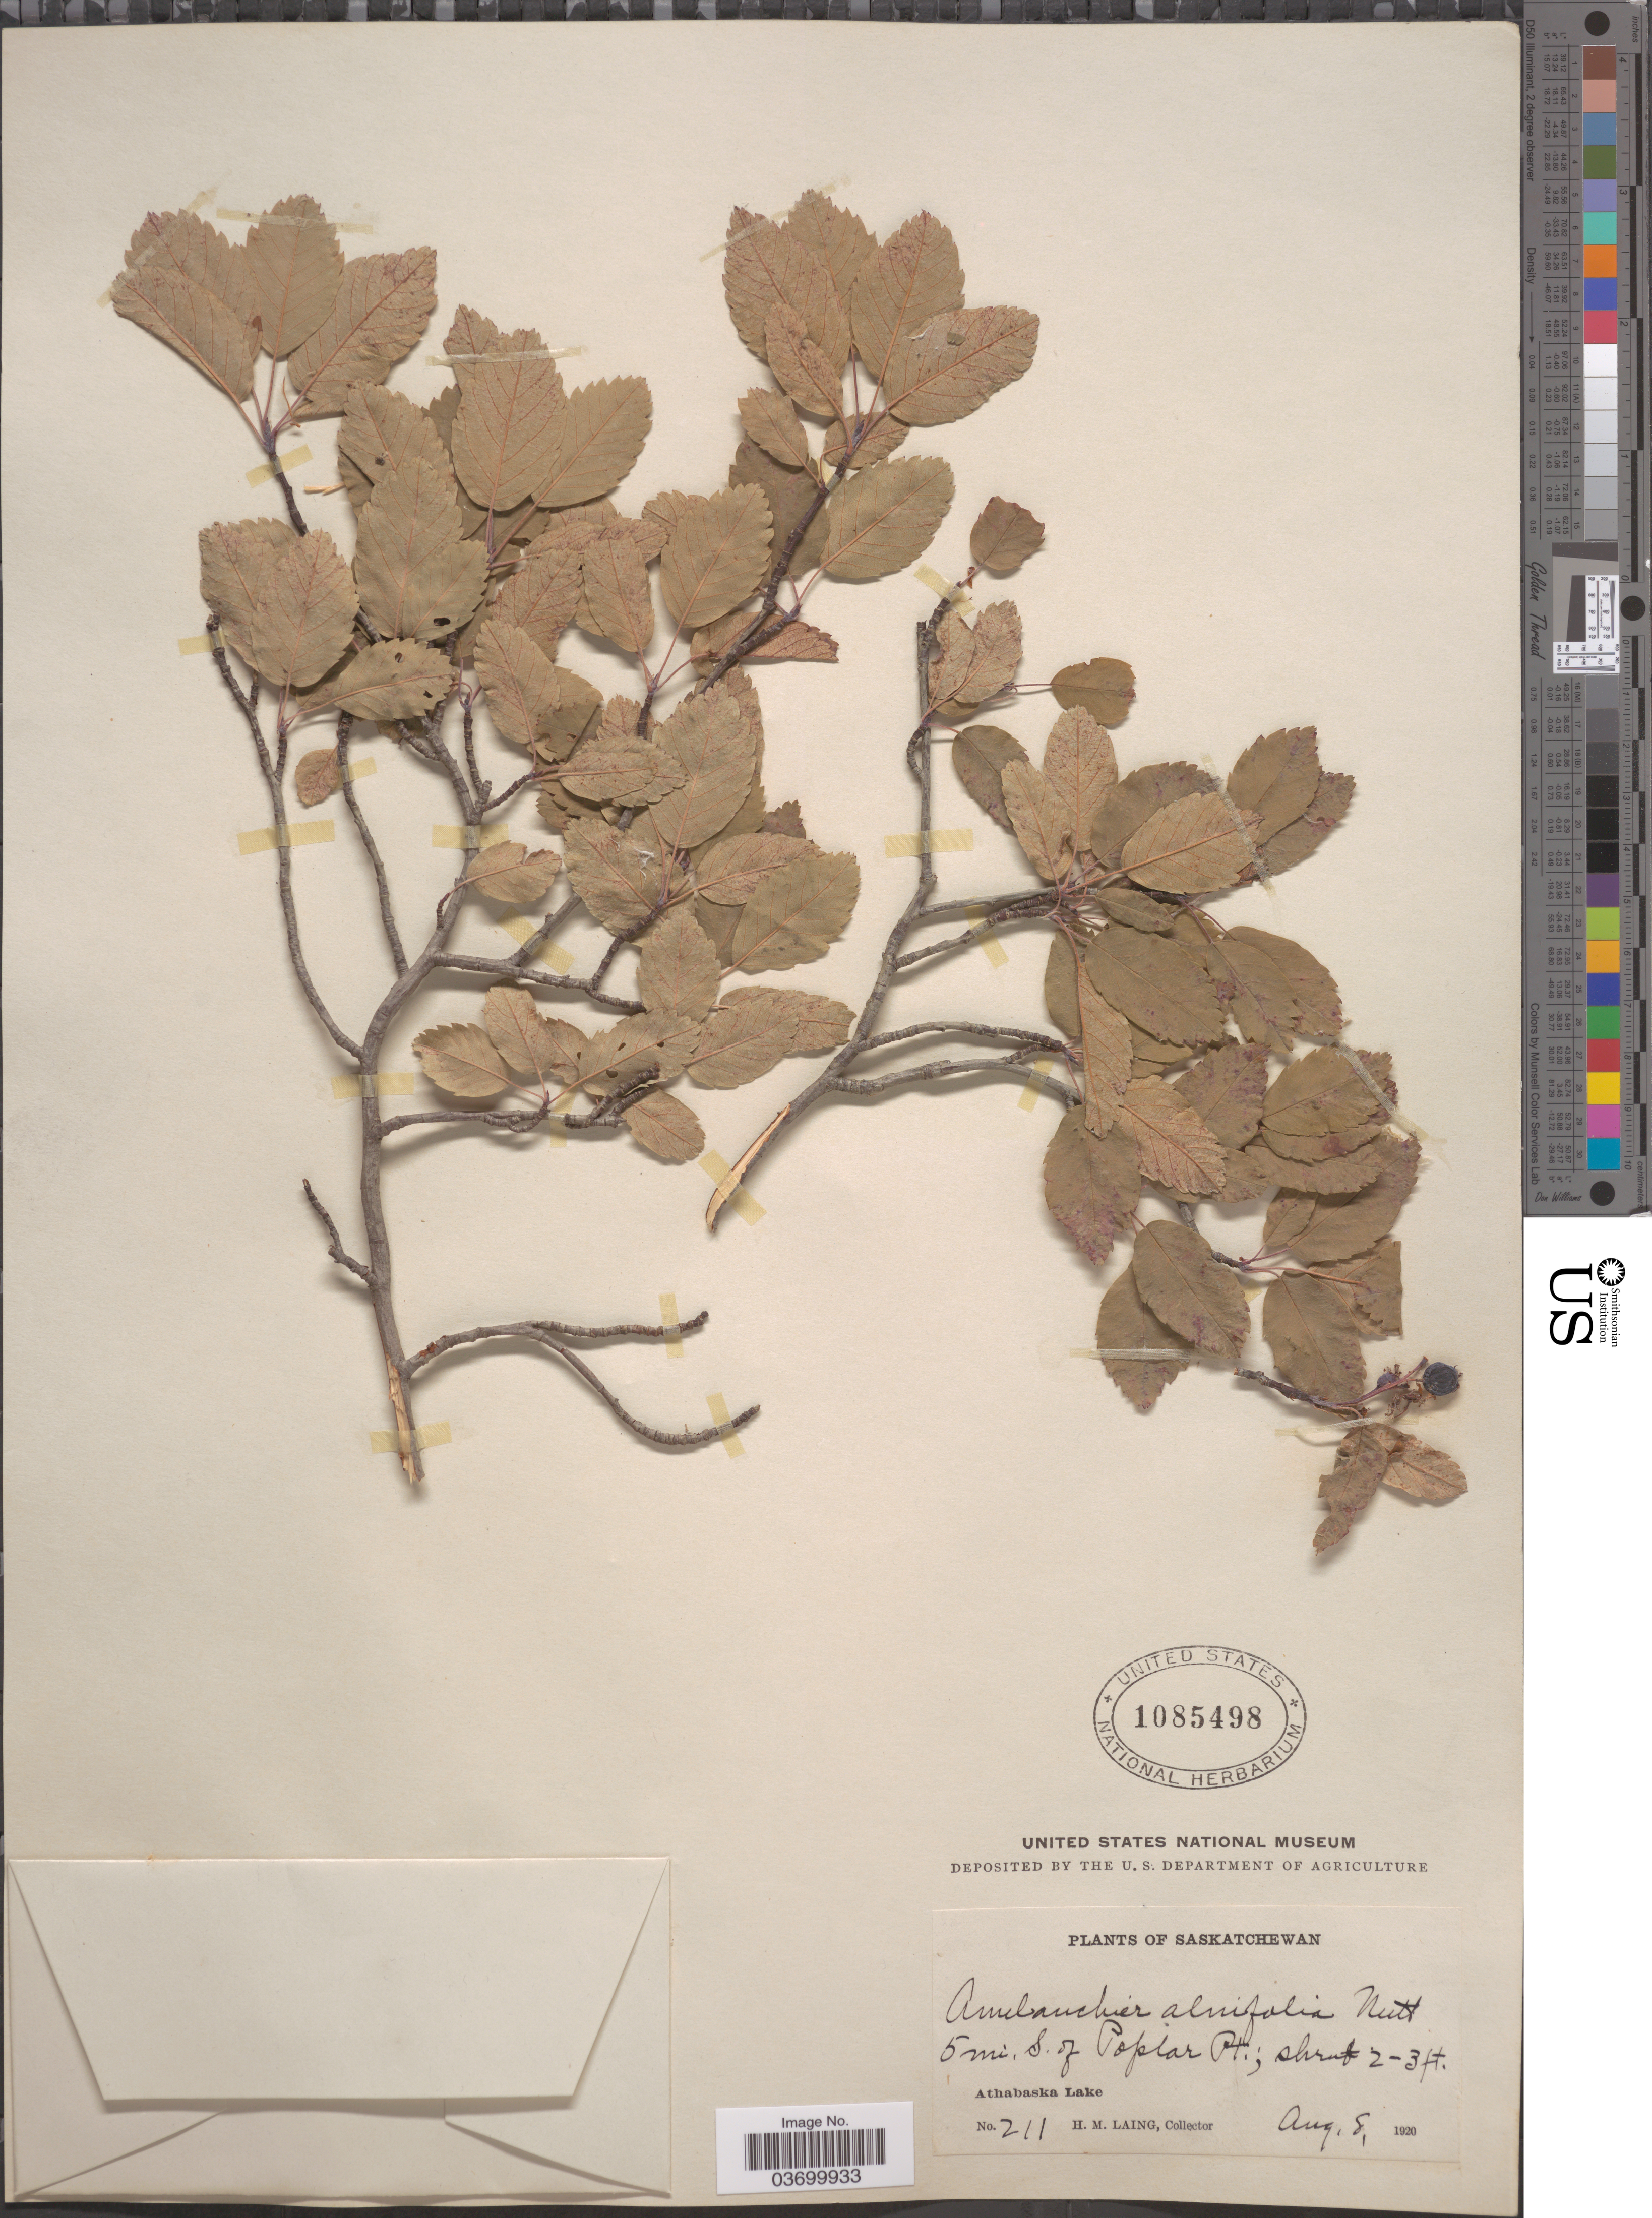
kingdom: Plantae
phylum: Tracheophyta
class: Magnoliopsida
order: Rosales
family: Rosaceae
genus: Amelanchier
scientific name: Amelanchier alnifolia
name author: (Nutt.) Nutt. ex M. Roem.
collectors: H. Laing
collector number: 211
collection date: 1920-08-08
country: Canada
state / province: Saskatchewan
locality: Atahbaska Lake.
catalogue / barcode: US 1085498